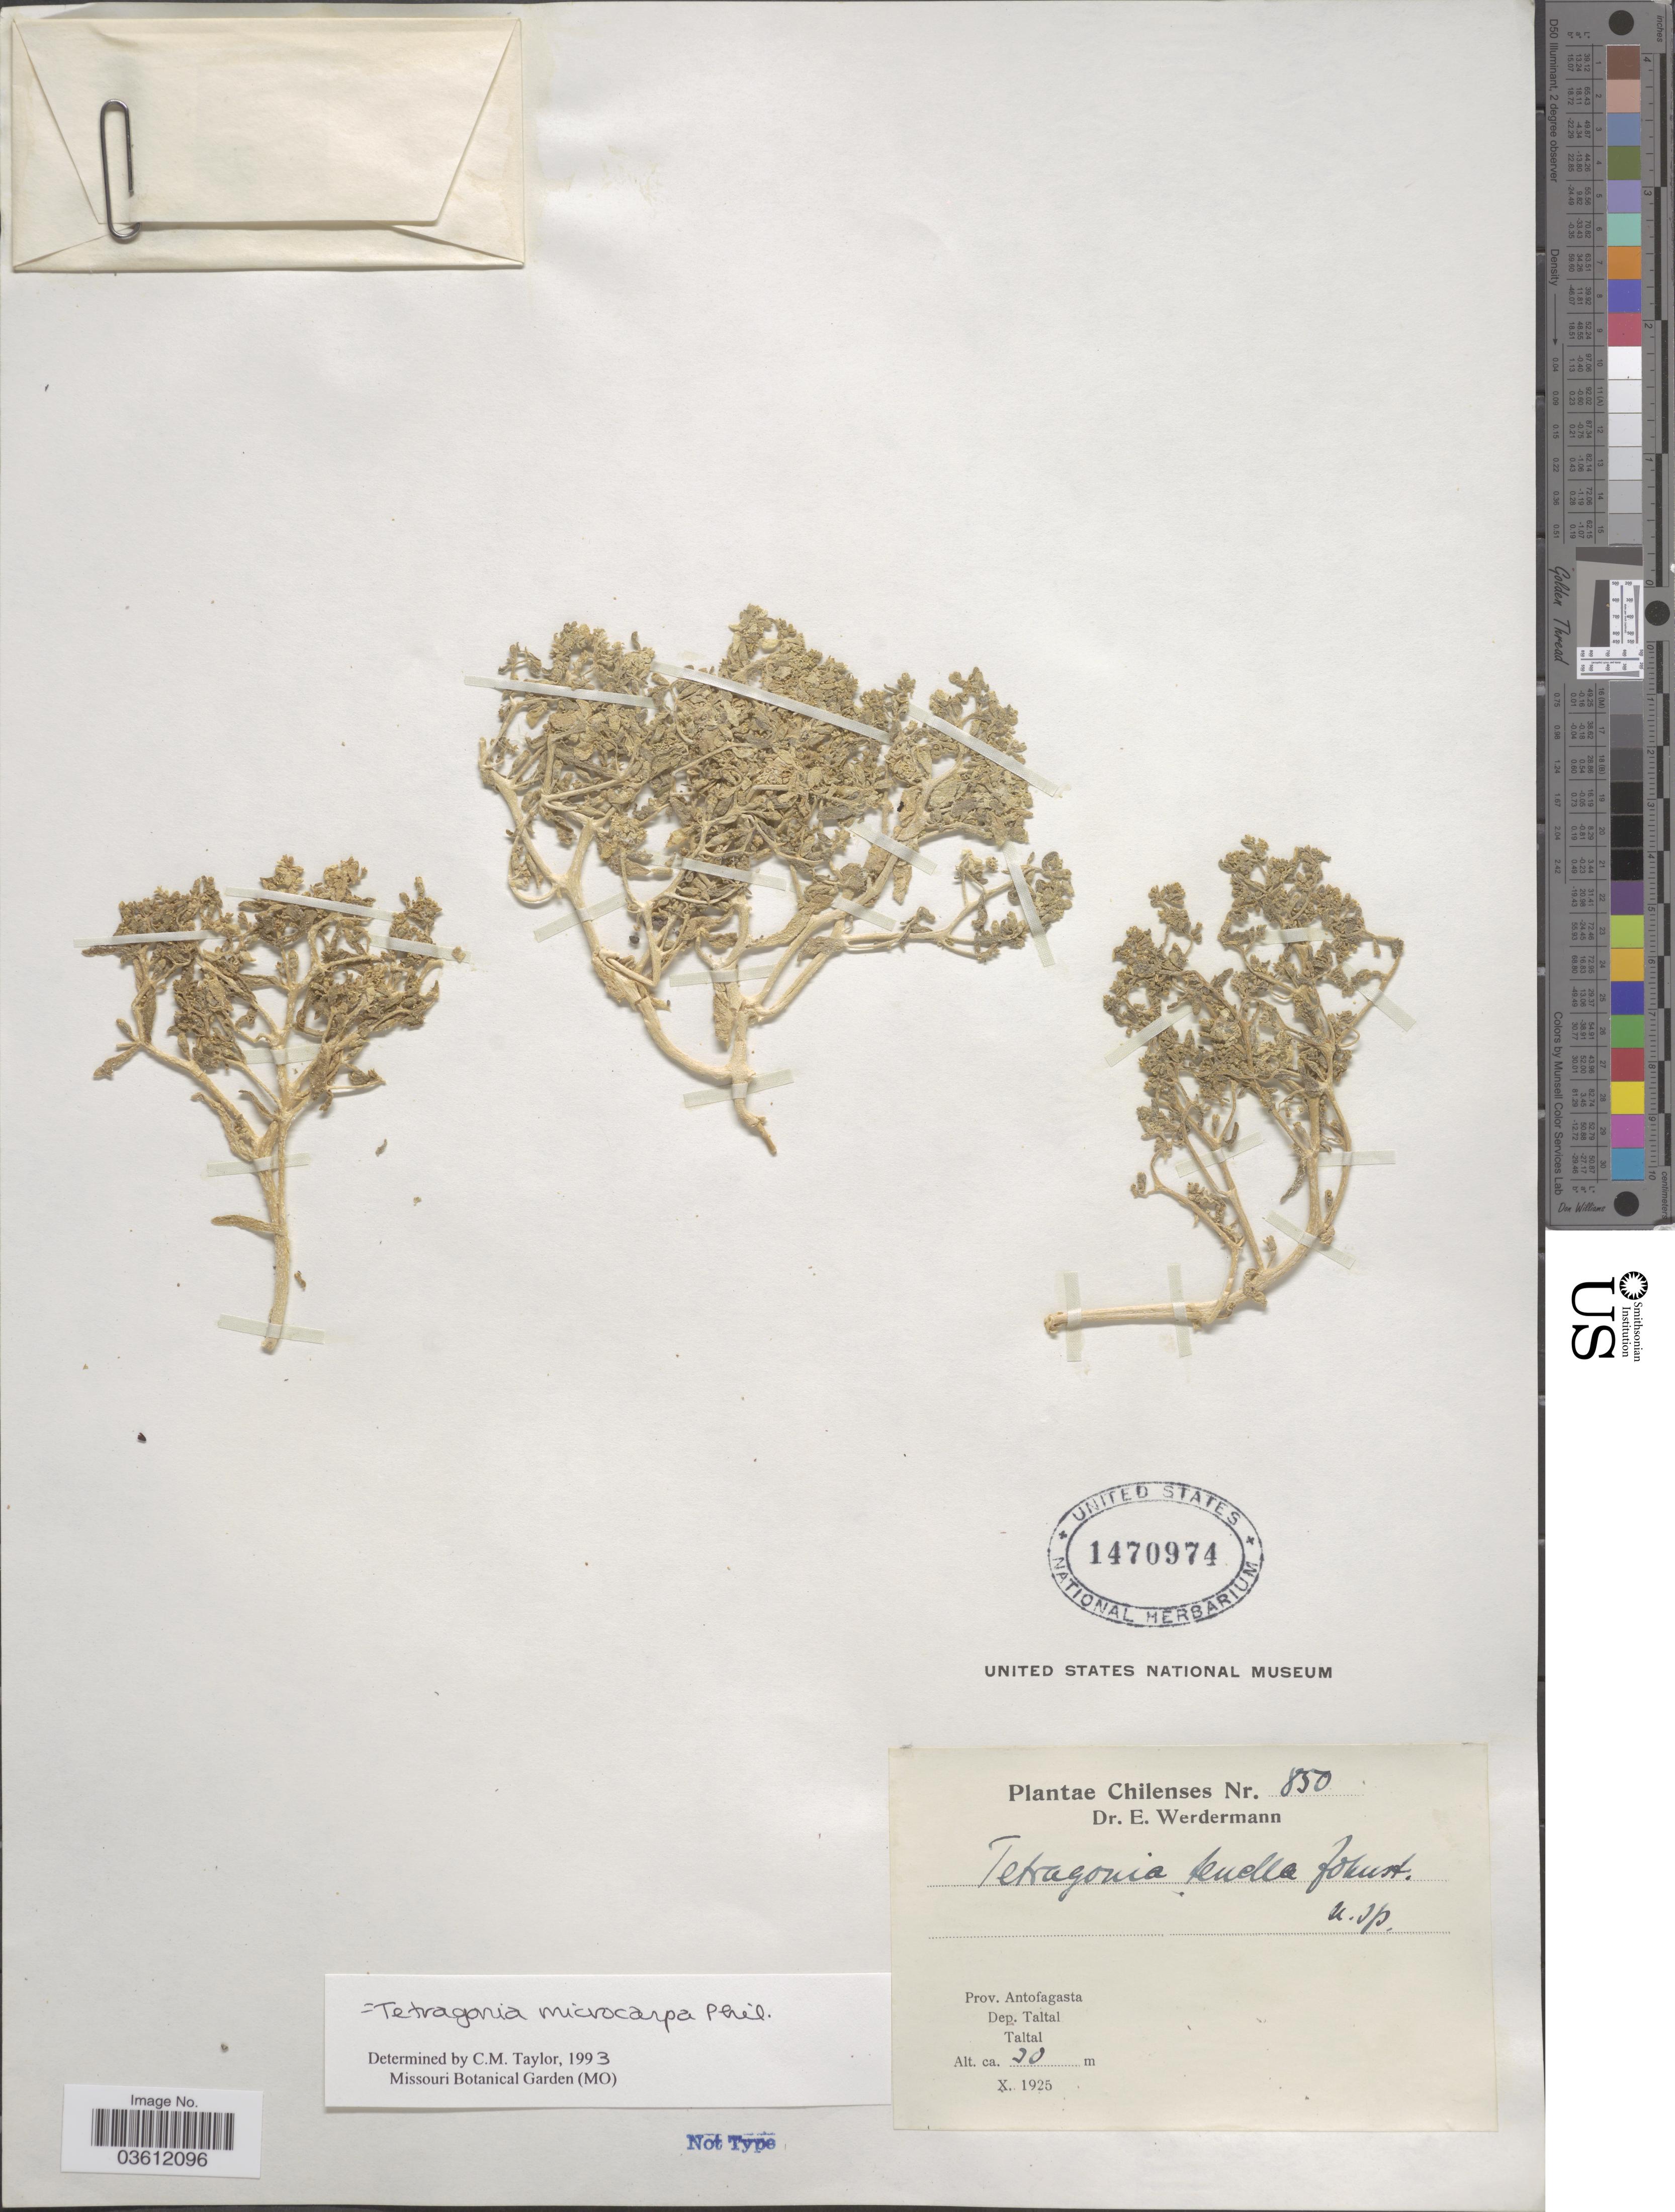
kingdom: Plantae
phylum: Tracheophyta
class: Magnoliopsida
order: Caryophyllales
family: Aizoaceae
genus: Tetragonia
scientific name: Tetragonia microcarpa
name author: Phil.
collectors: E. Werdermann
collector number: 850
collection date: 1925-10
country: Chile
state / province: Antofagasta (II)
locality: Prov. Antofagasta. Dep. Taltal. Taltal.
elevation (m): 30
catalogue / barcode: US 1470974